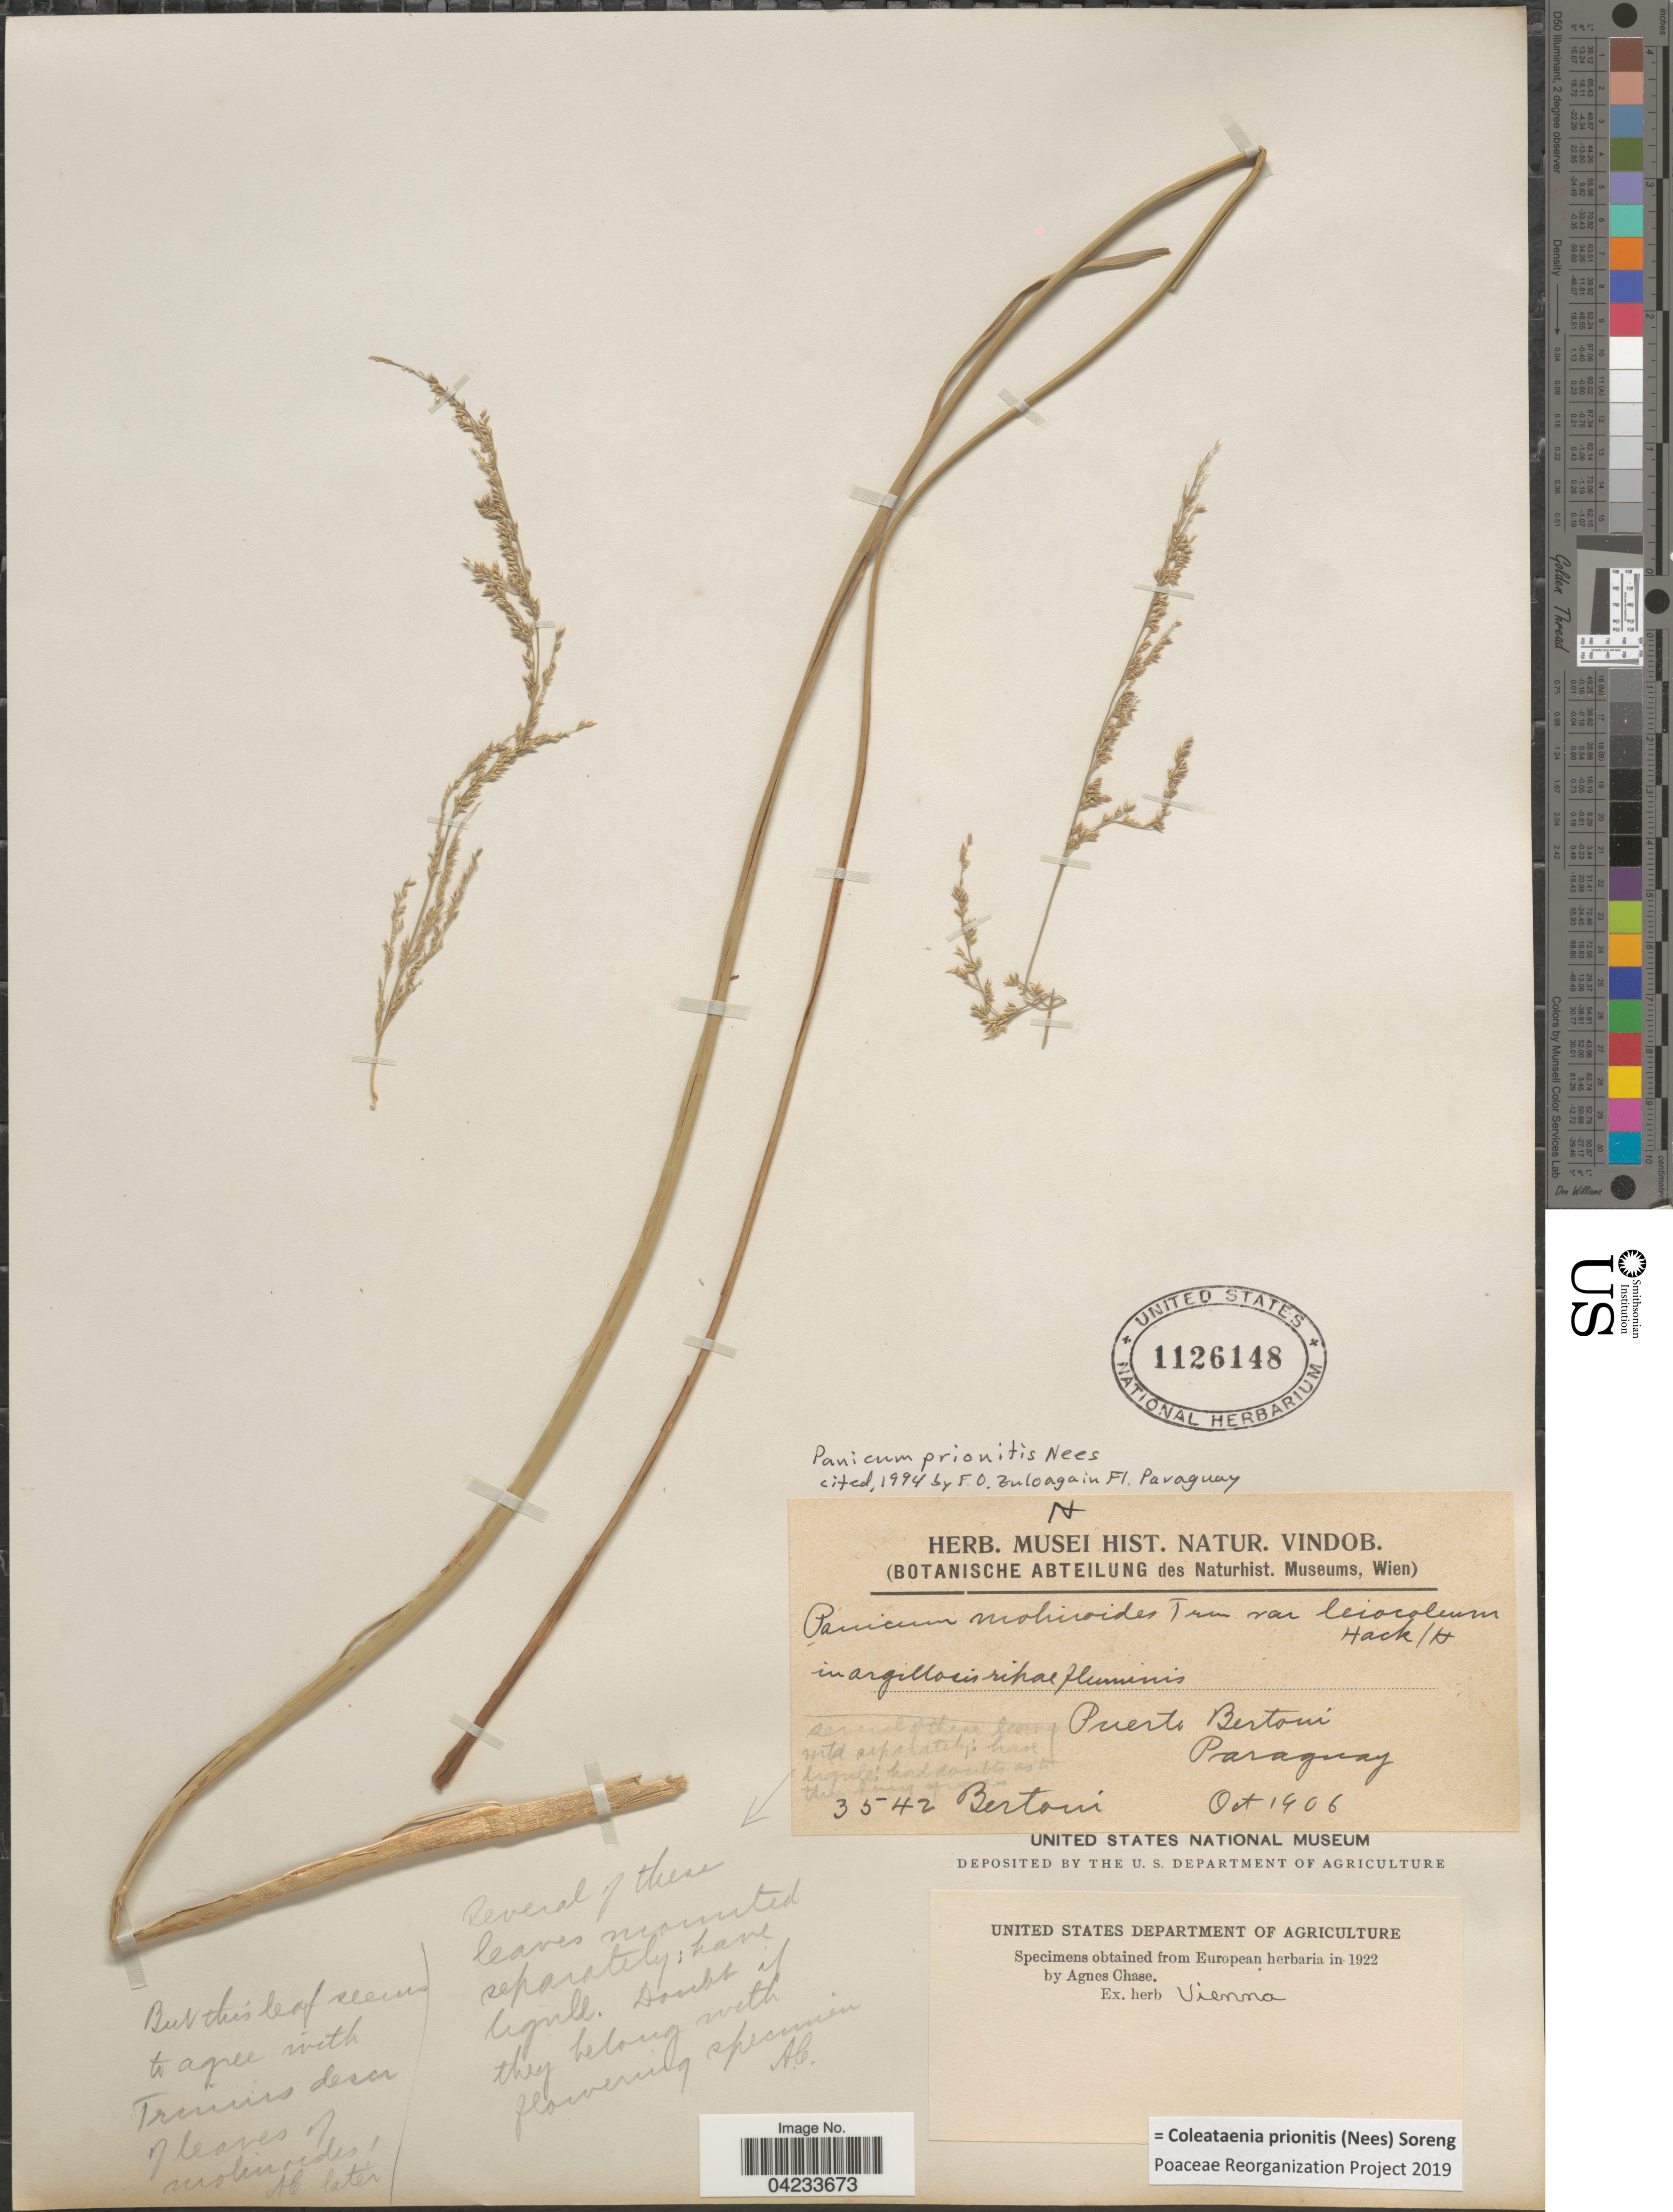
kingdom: Plantae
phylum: Tracheophyta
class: Liliopsida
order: Poales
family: Poaceae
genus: Coleataenia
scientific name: Coleataenia prionitis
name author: (Nees) Soreng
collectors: -- Bertoni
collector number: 3542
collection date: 1906-10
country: Paraguay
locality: Puerto Bertoni.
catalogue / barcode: US 1126148